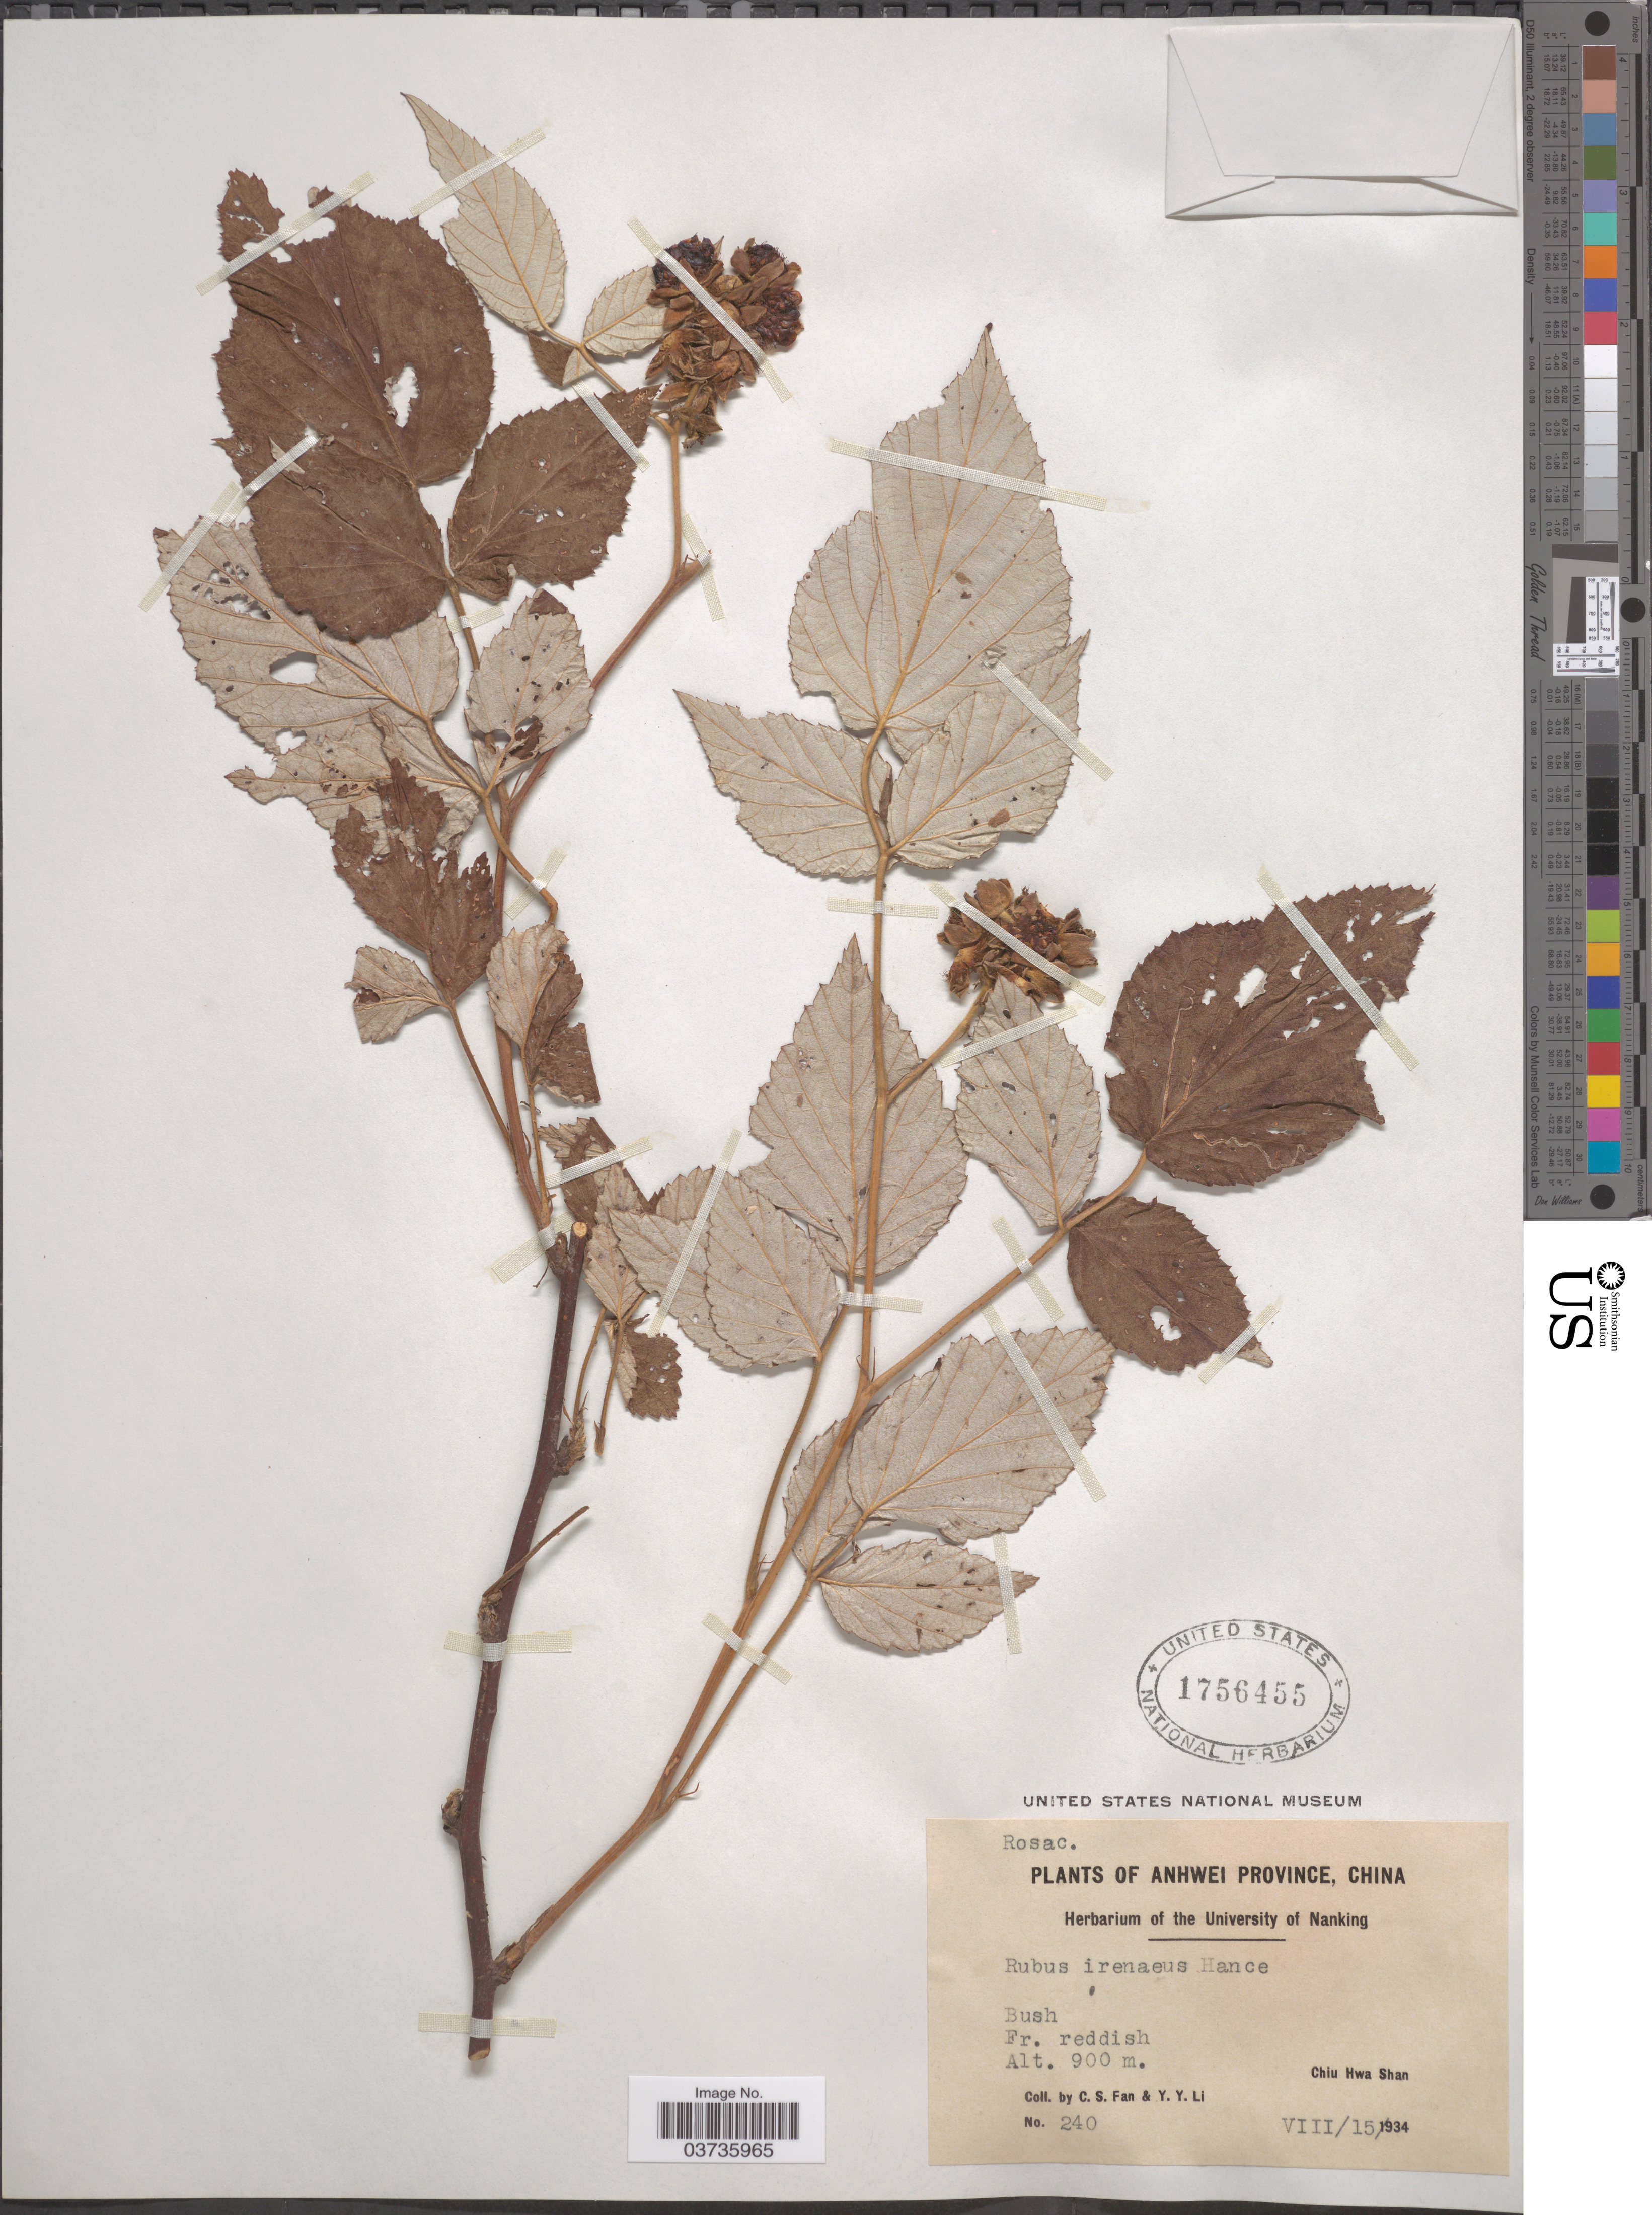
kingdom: Plantae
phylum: Tracheophyta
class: Magnoliopsida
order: Rosales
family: Rosaceae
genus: Rubus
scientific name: Rubus irenaeus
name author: Focke in Diels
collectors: C. S. Fan & Y. Y. Li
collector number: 240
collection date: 1934-08-15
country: China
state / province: Anhui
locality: Anhwei Province. Chiu Hwa Shan.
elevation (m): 900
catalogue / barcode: US 1756455